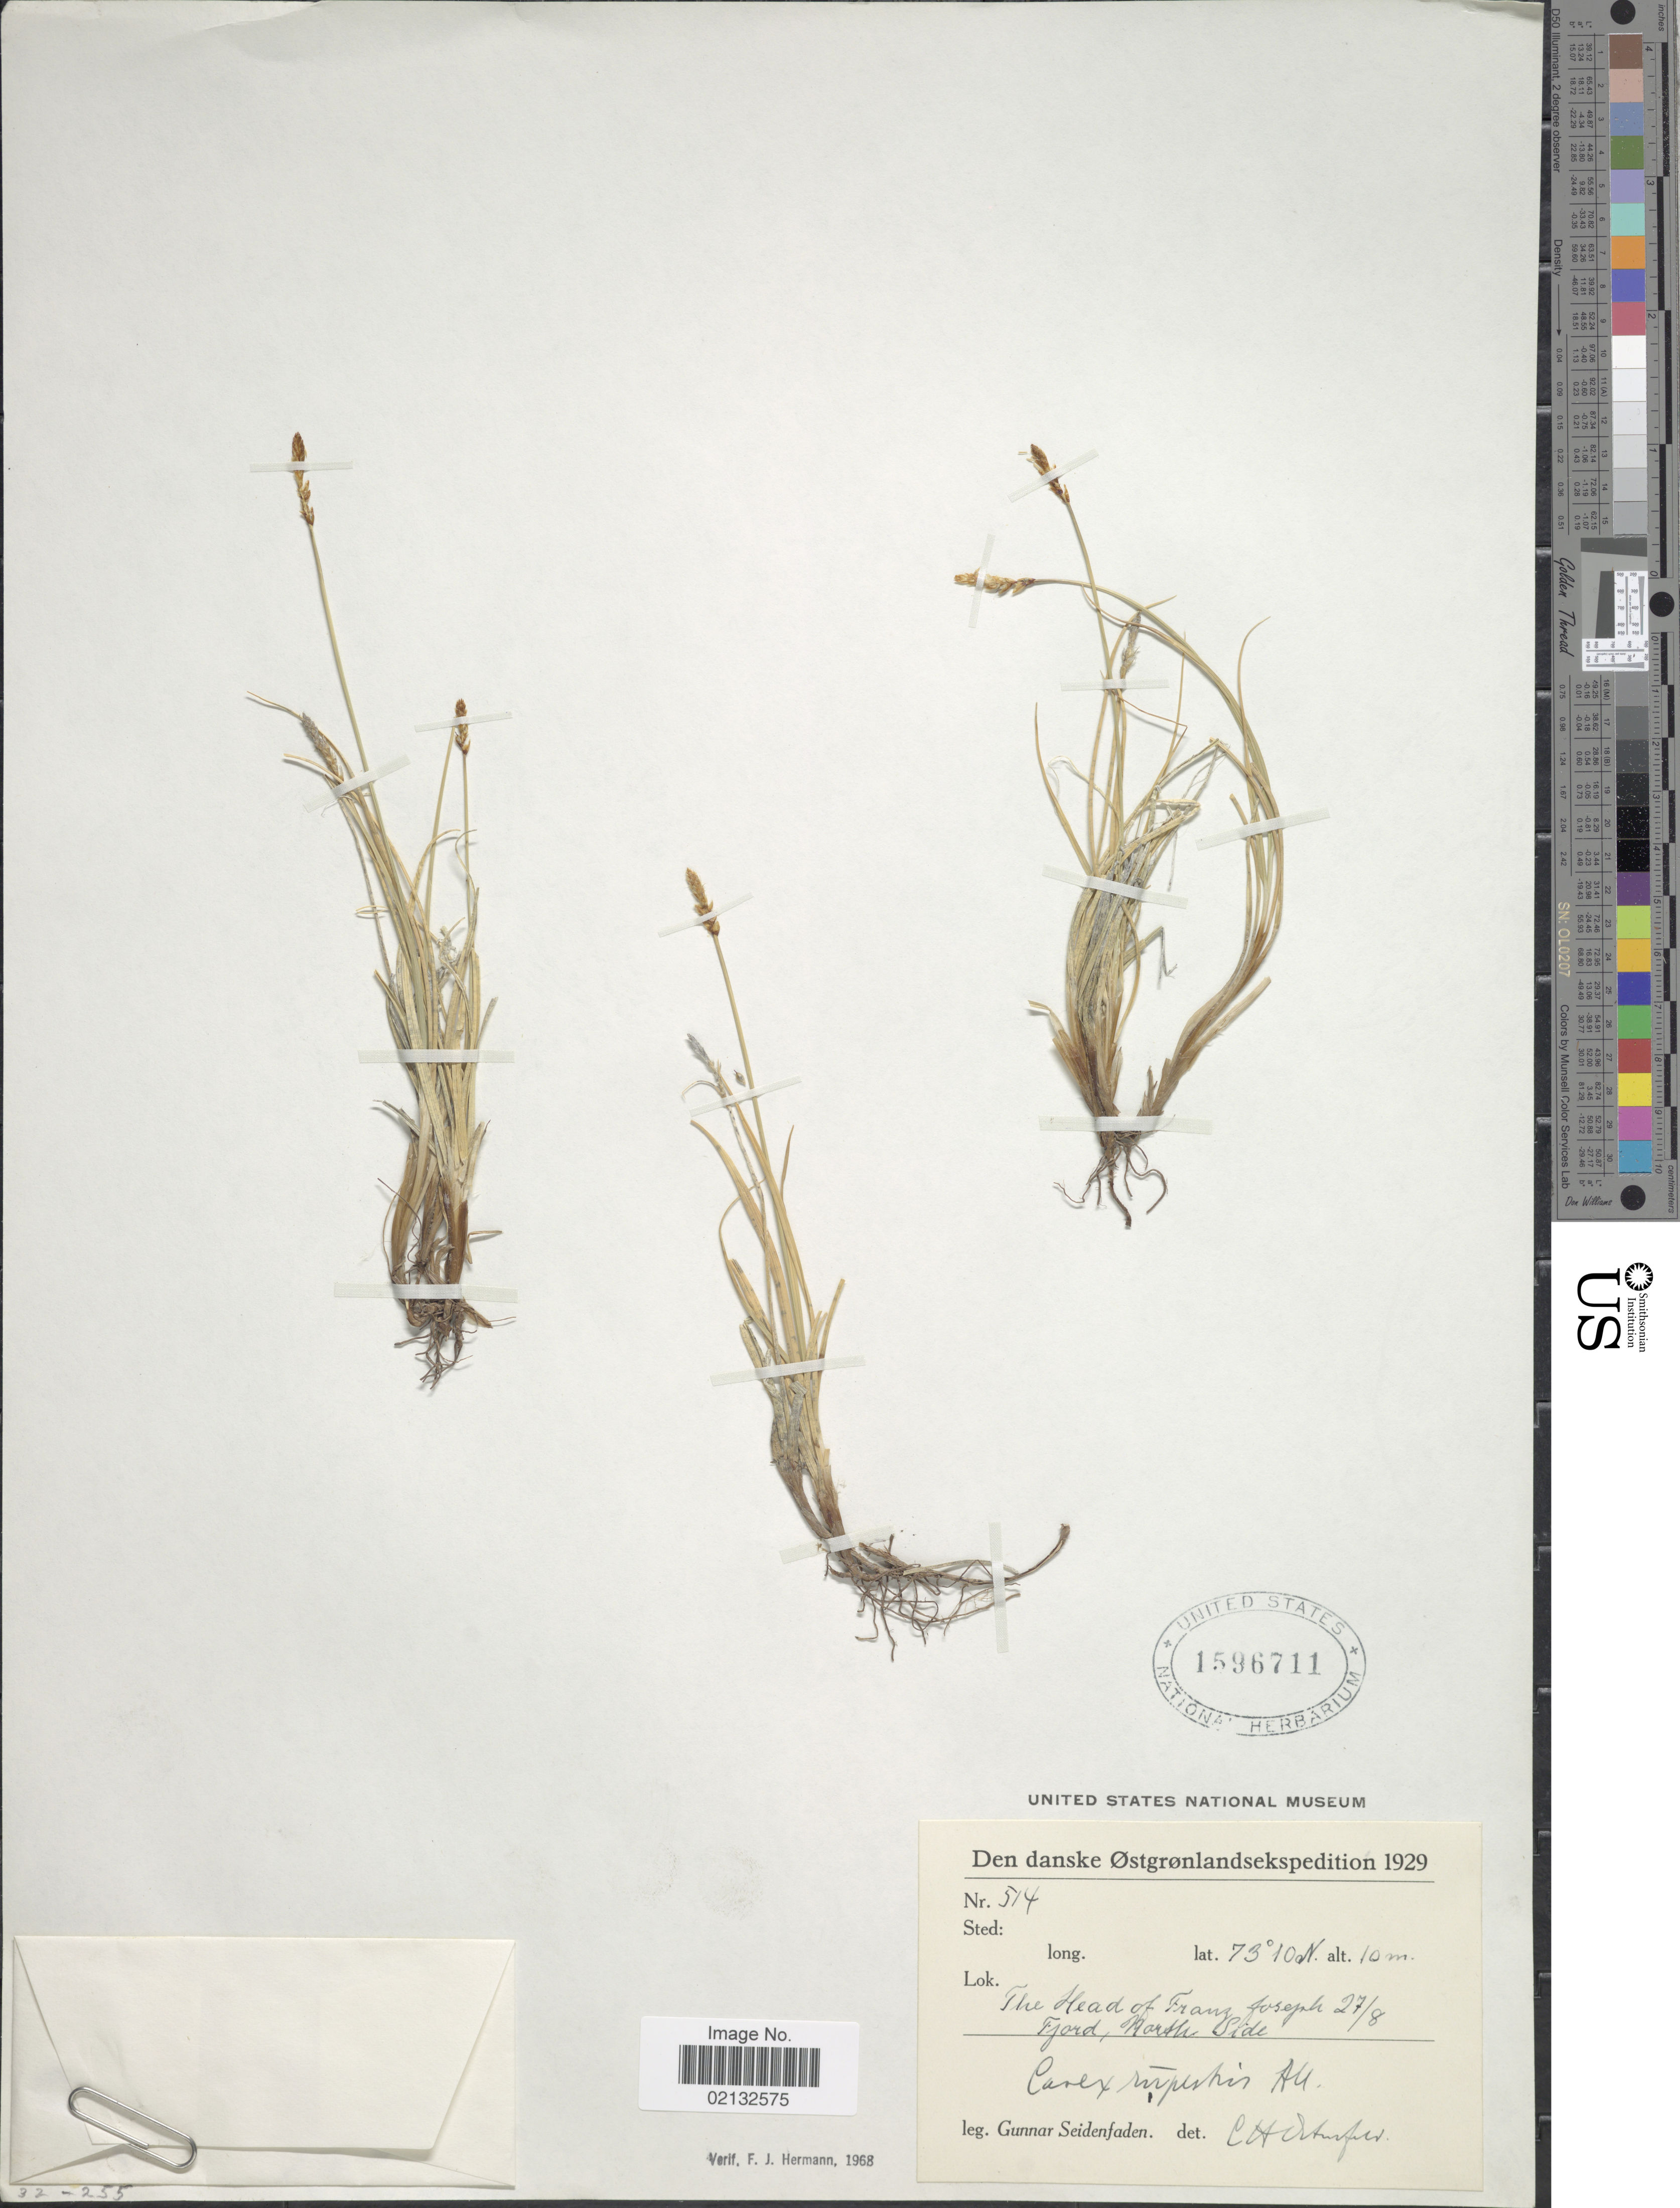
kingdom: Plantae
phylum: Tracheophyta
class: Liliopsida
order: Poales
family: Cyperaceae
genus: Carex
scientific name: Carex rupestris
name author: All.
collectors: G. Seidenfaden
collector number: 514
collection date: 1929-08-27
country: Greenland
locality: Den danske Ostgronlandsekspedition. The Head of Franz Jospeh Fjord, North Side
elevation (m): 10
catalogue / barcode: US 1596711